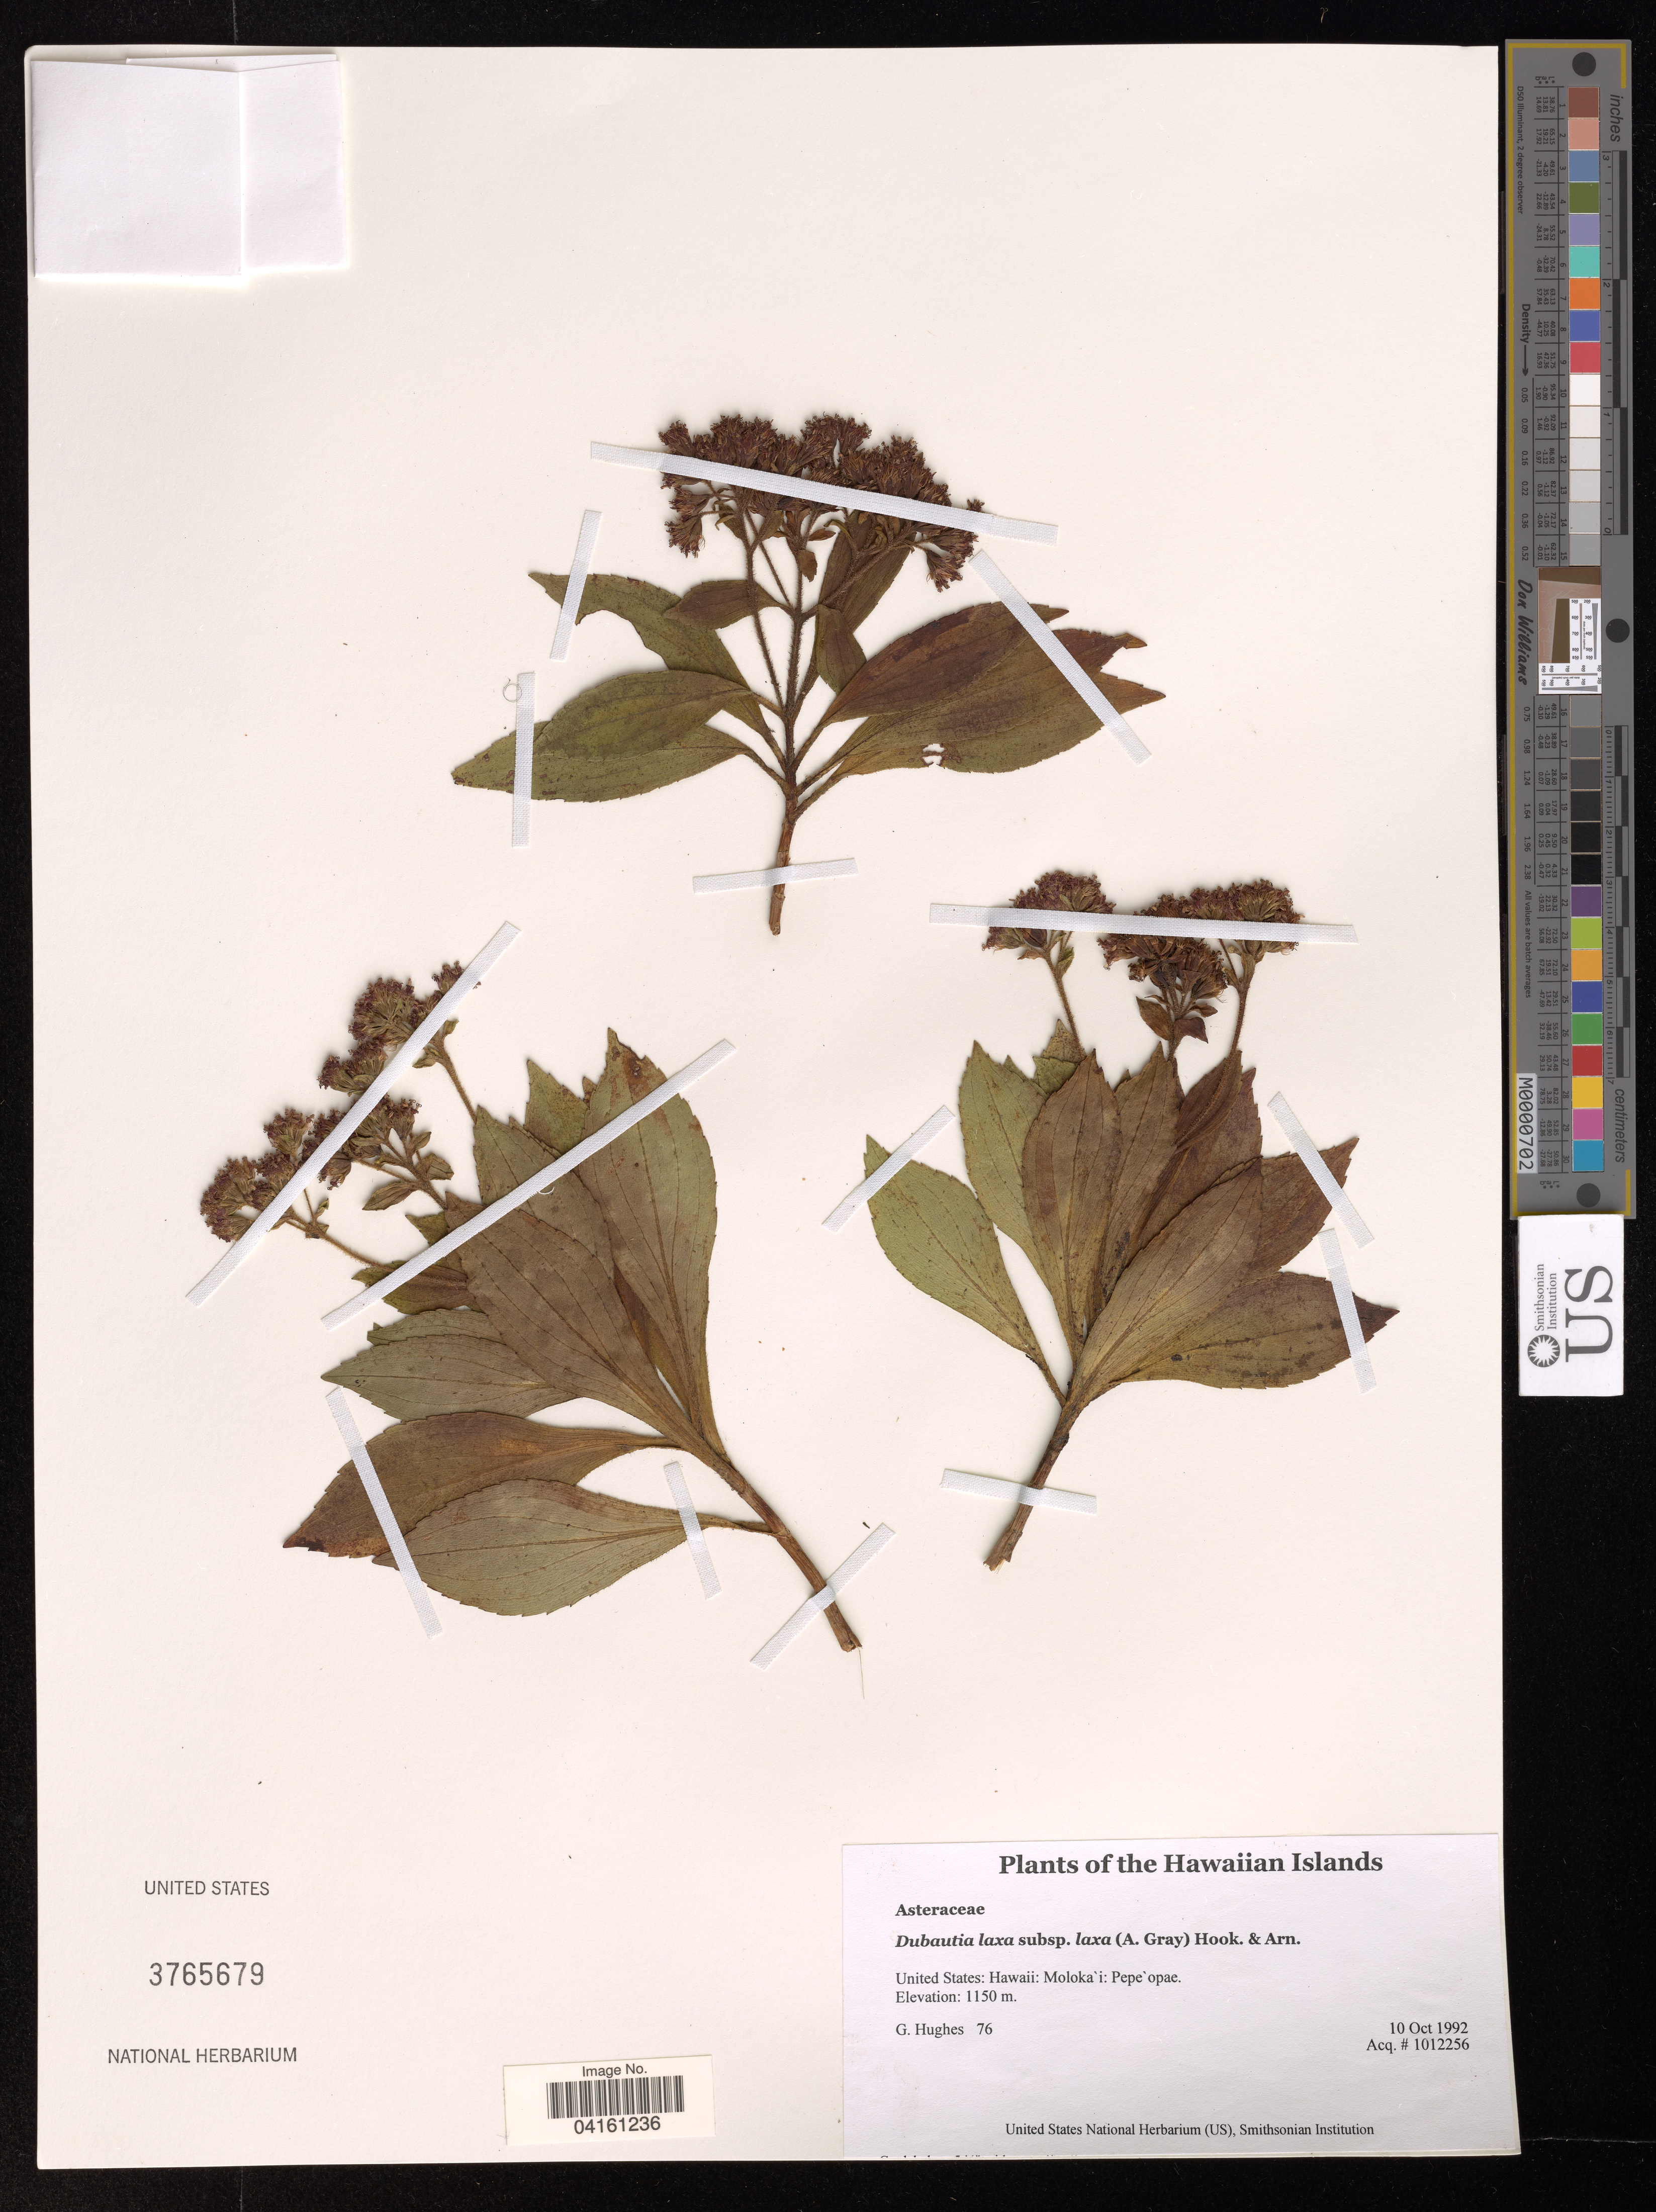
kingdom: Plantae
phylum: Tracheophyta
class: Magnoliopsida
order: Asterales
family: Asteraceae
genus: Dubautia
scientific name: Dubautia laxa subsp. laxa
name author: Hook. & Arn.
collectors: G. Hughes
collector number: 76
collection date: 1992-10-10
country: United States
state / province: Hawaii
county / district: Maui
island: Moloka'i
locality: The Hawaiian Islands. Moloka'i: Pepe'opae.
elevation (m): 1150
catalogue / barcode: US 3765679